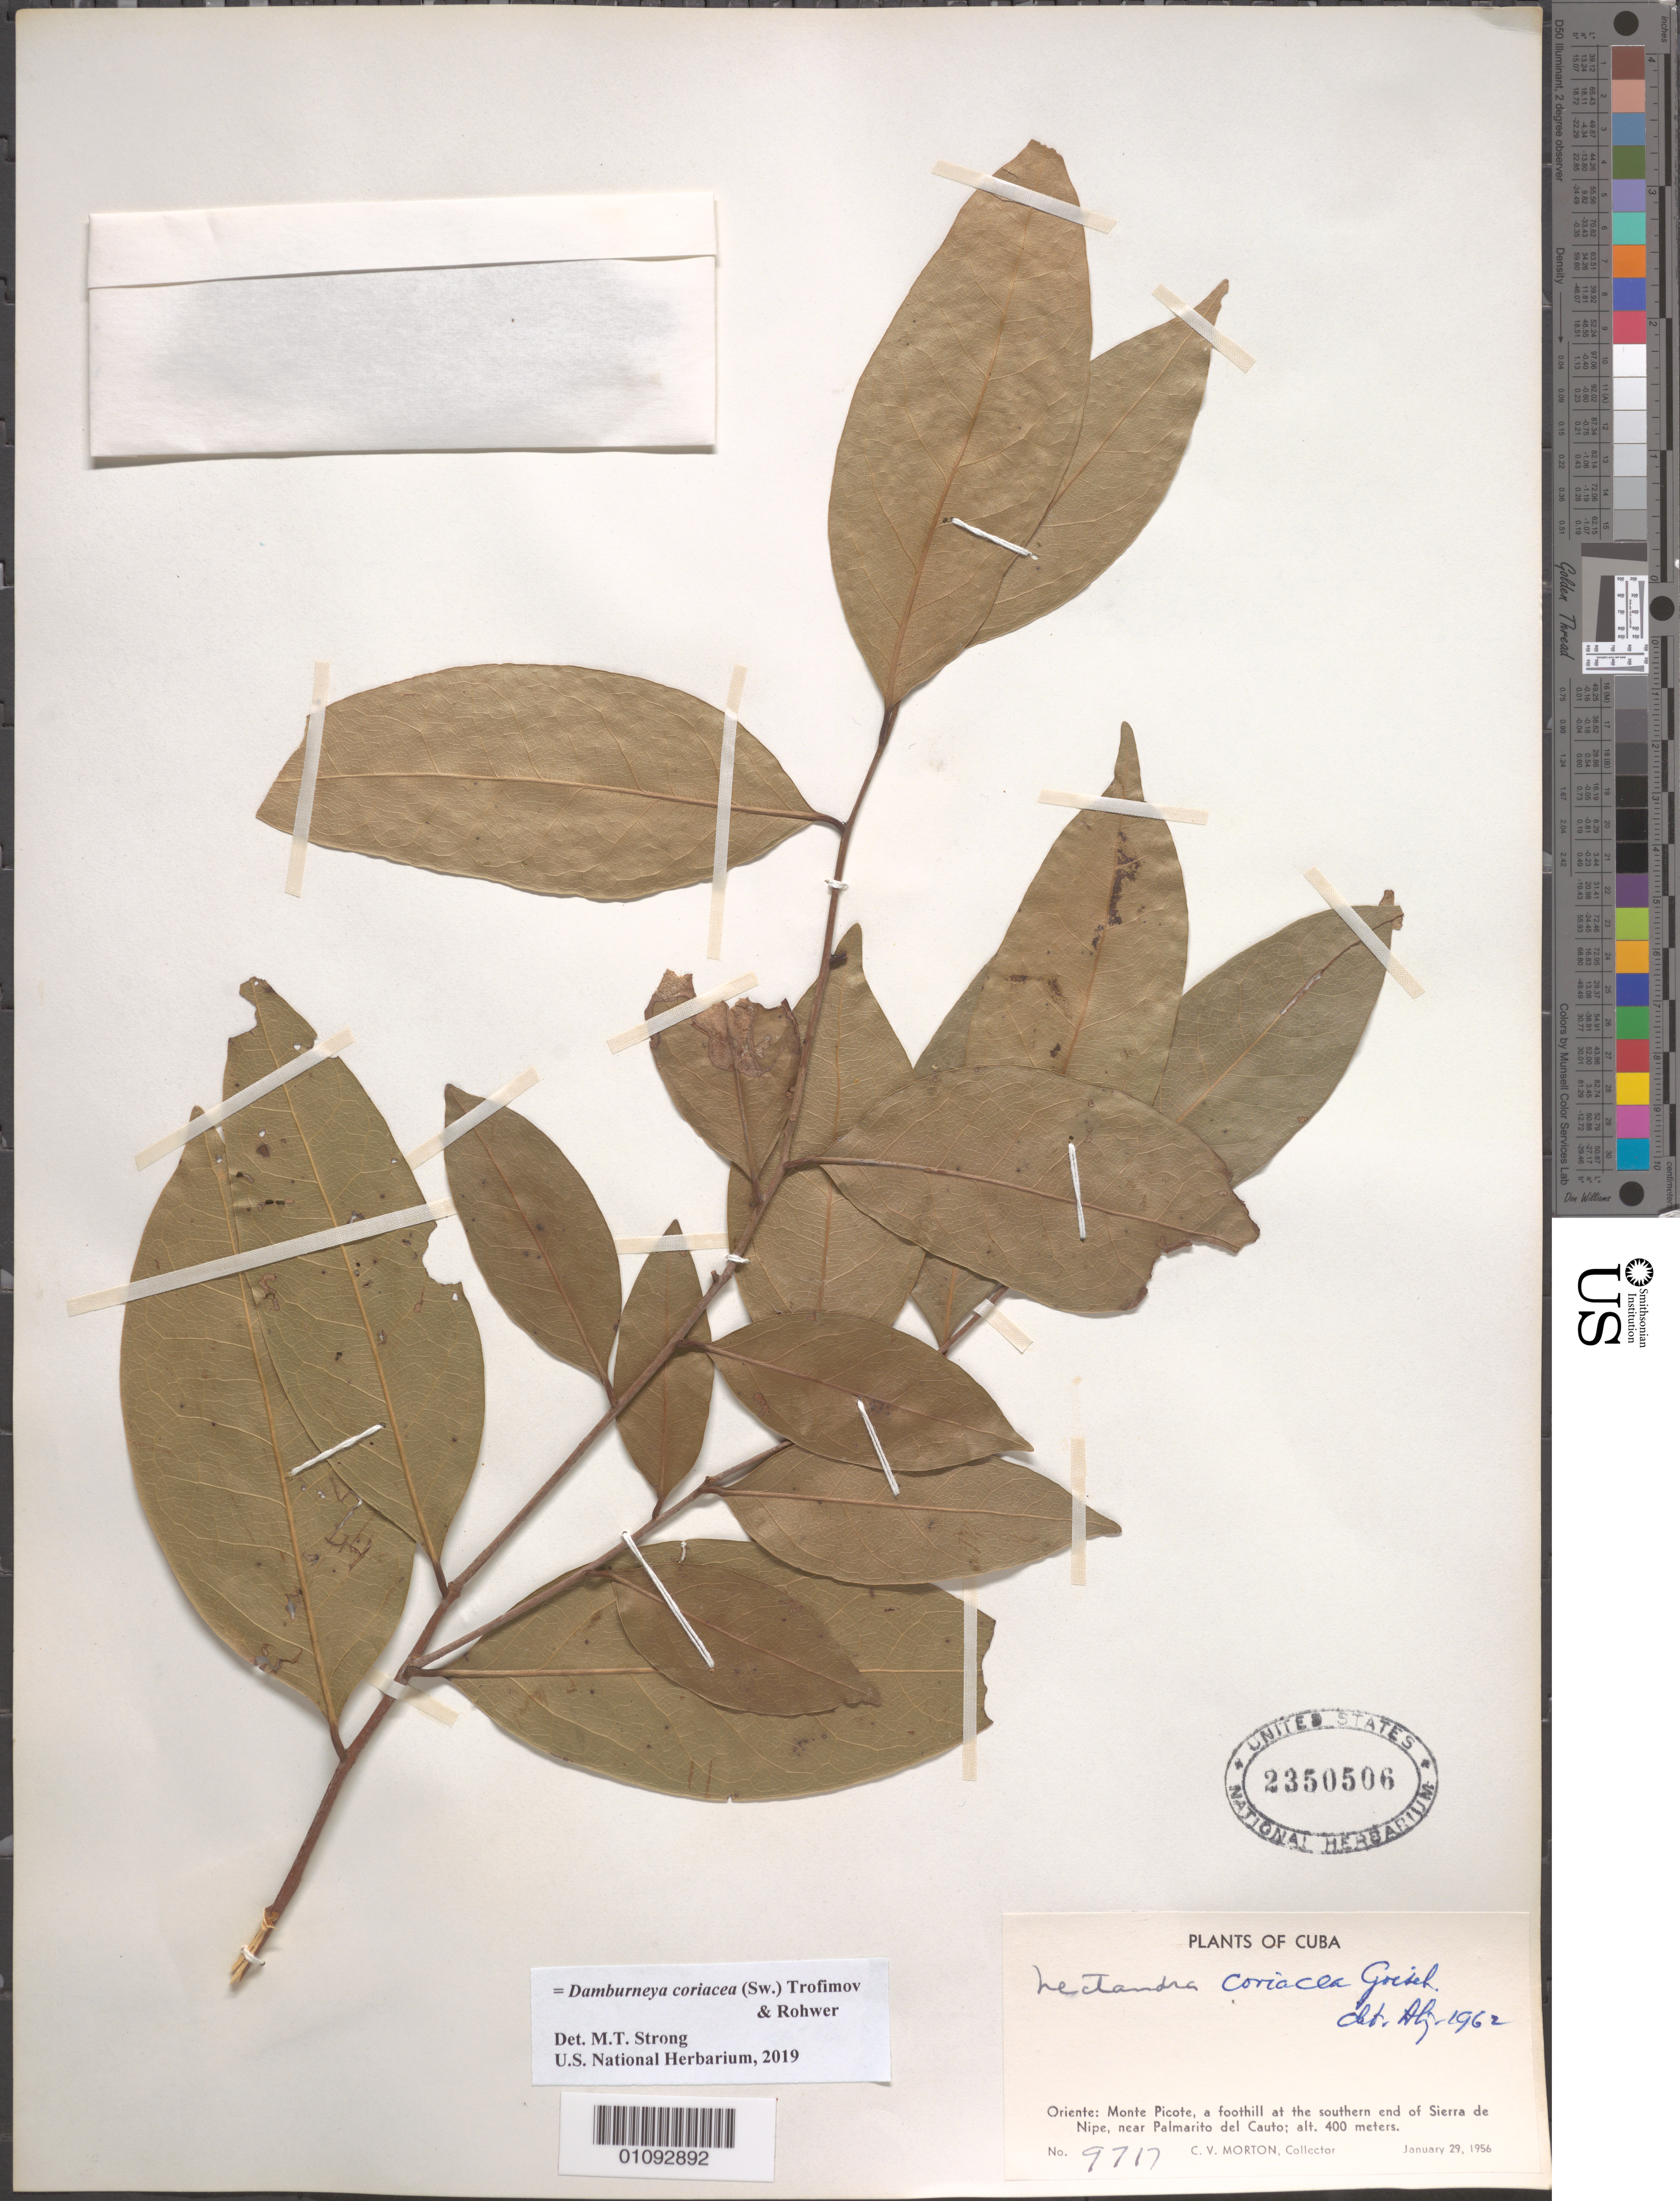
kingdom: Plantae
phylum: Tracheophyta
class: Magnoliopsida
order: Laurales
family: Lauraceae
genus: Damburneya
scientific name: Damburneya coriacea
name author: (Sw.) Trofimov & Rohwer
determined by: Strong, M. T., (US), Smithsonian Institution - National Museum of Natural History (UNITED STATES)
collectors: C. V. Morton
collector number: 9717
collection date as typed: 29 Jan 1956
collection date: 1956-01-29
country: Cuba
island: Cuba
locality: Monte Picote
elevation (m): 400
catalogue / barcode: US 2350506